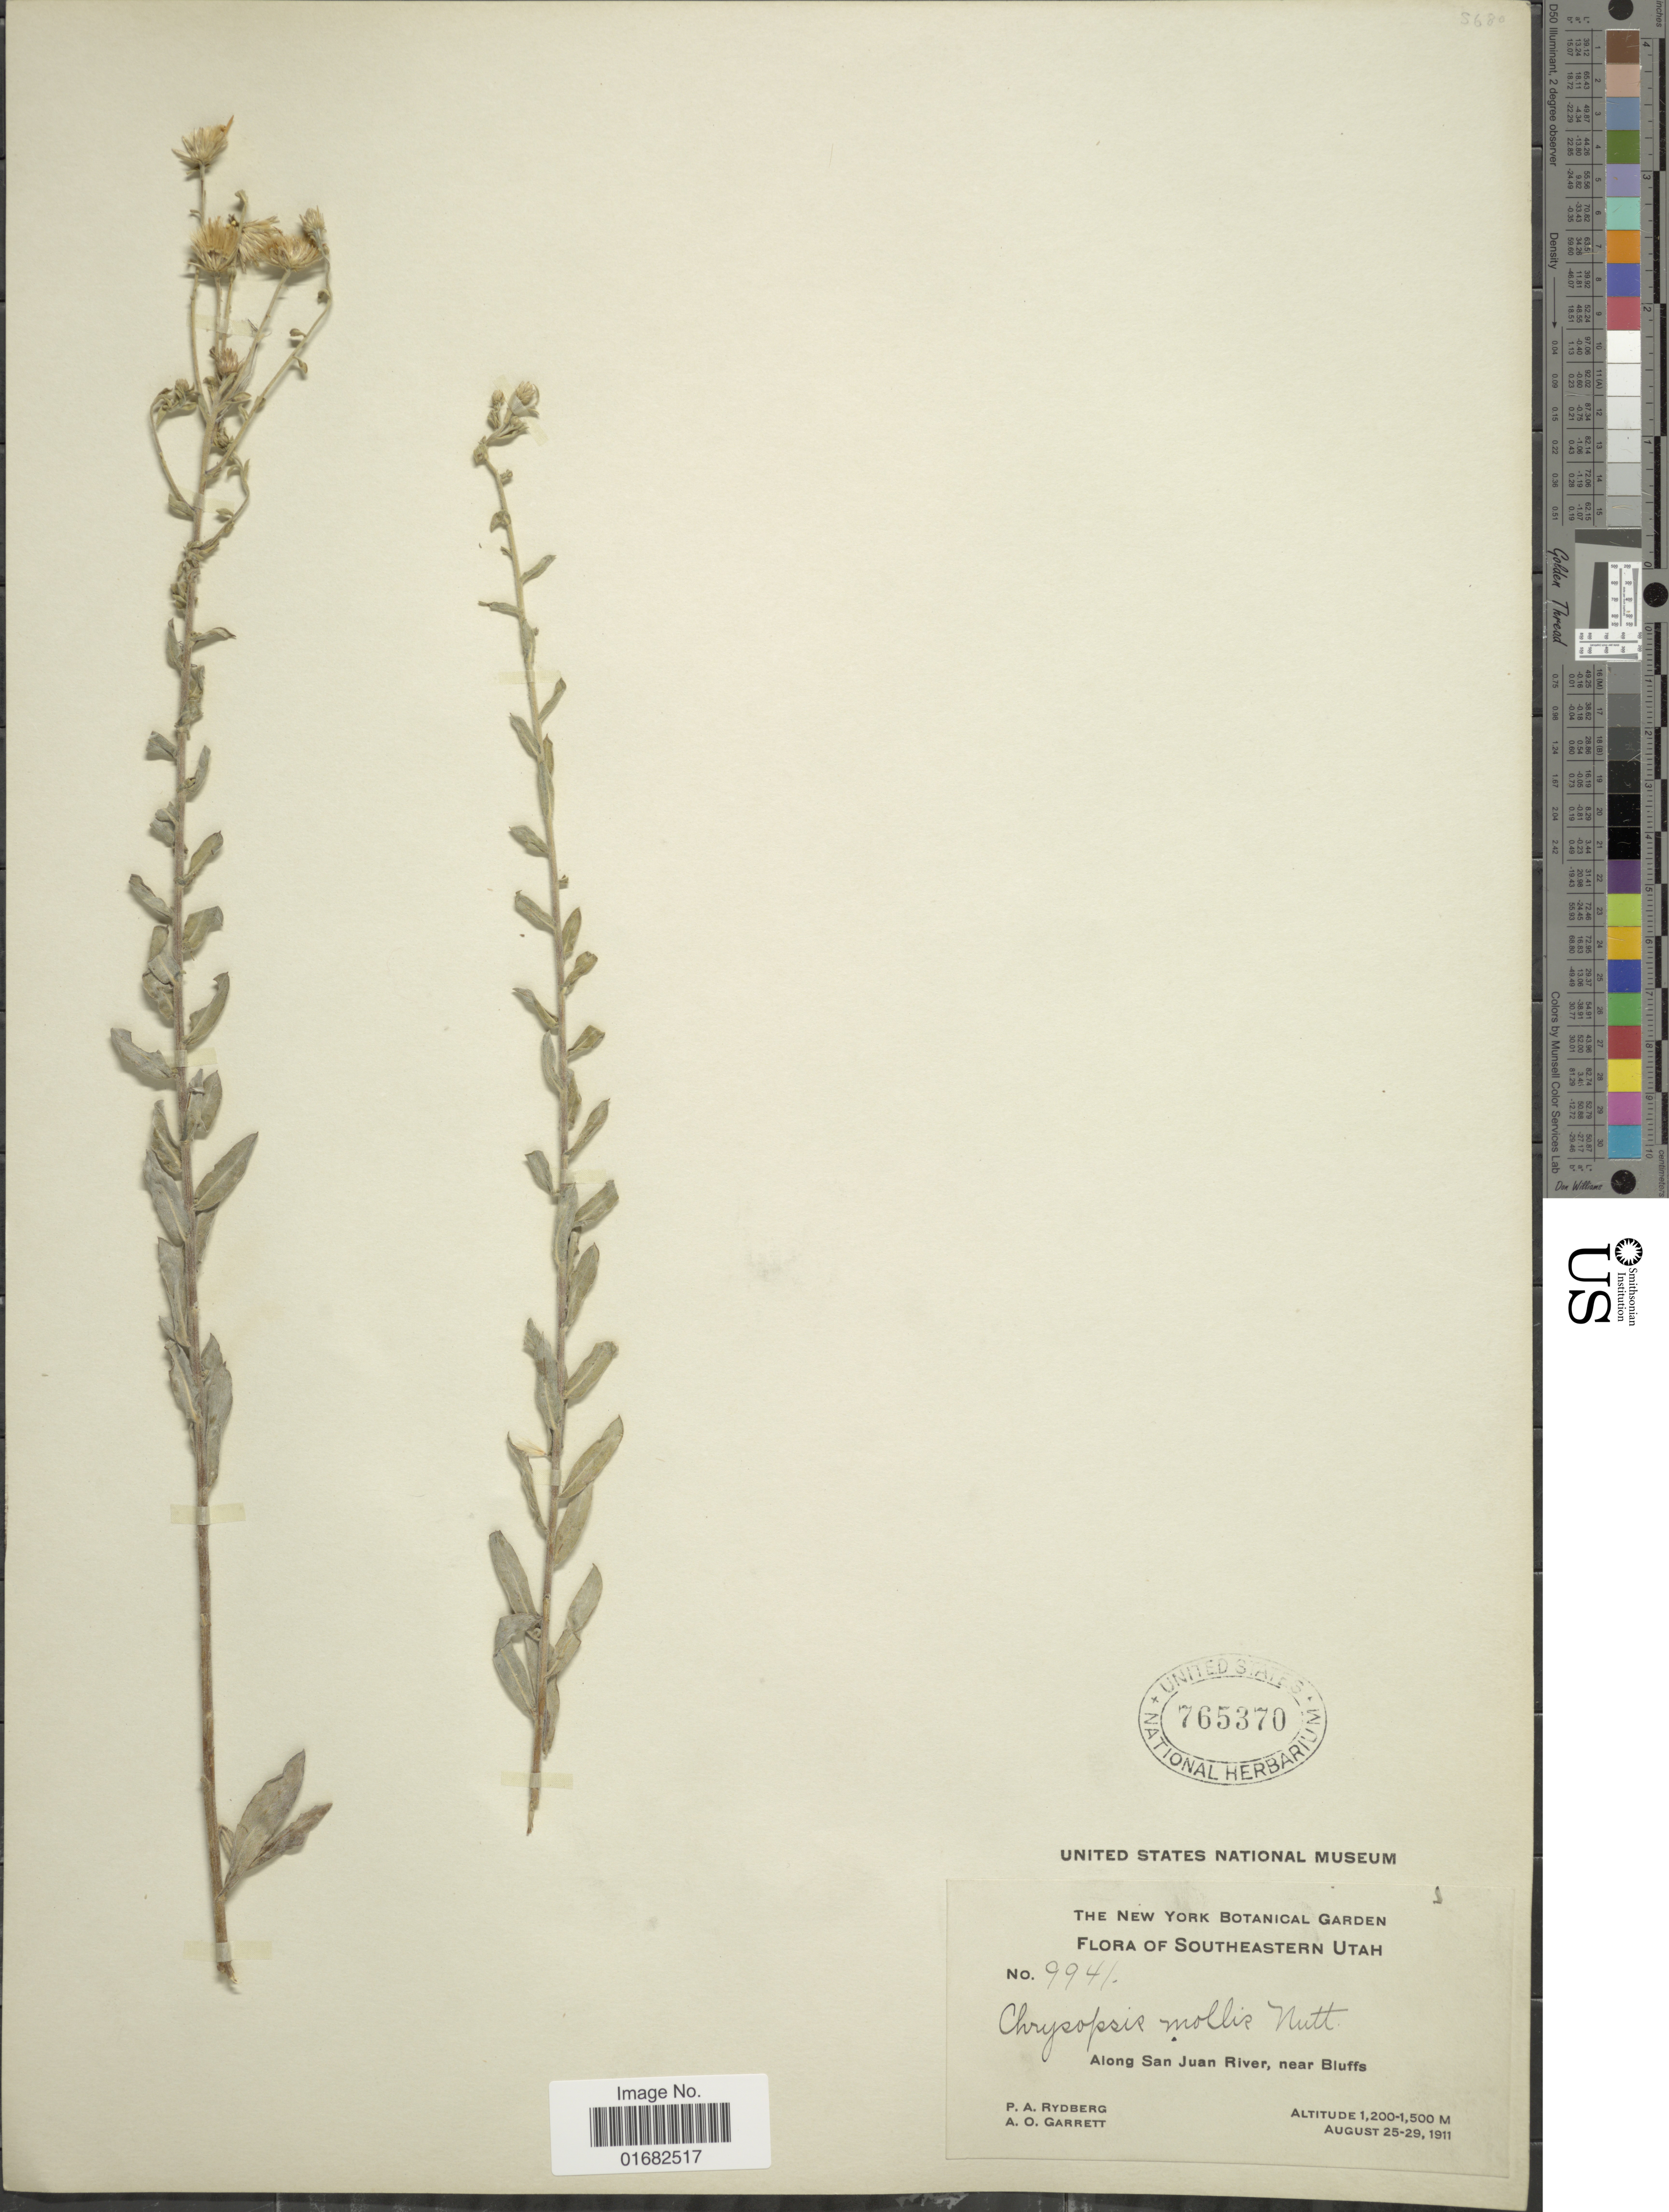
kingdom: Plantae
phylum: Tracheophyta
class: Magnoliopsida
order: Asterales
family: Asteraceae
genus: Heterotheca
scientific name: Heterotheca mollis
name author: Nutt.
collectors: P. A. Rydberg & A. O. Garrett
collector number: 9941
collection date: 1911-08-25/1911-08-29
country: United States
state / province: Utah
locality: Southeastern Utah. Along San Juan River, near Bluffs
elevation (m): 1200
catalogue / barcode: US 765370